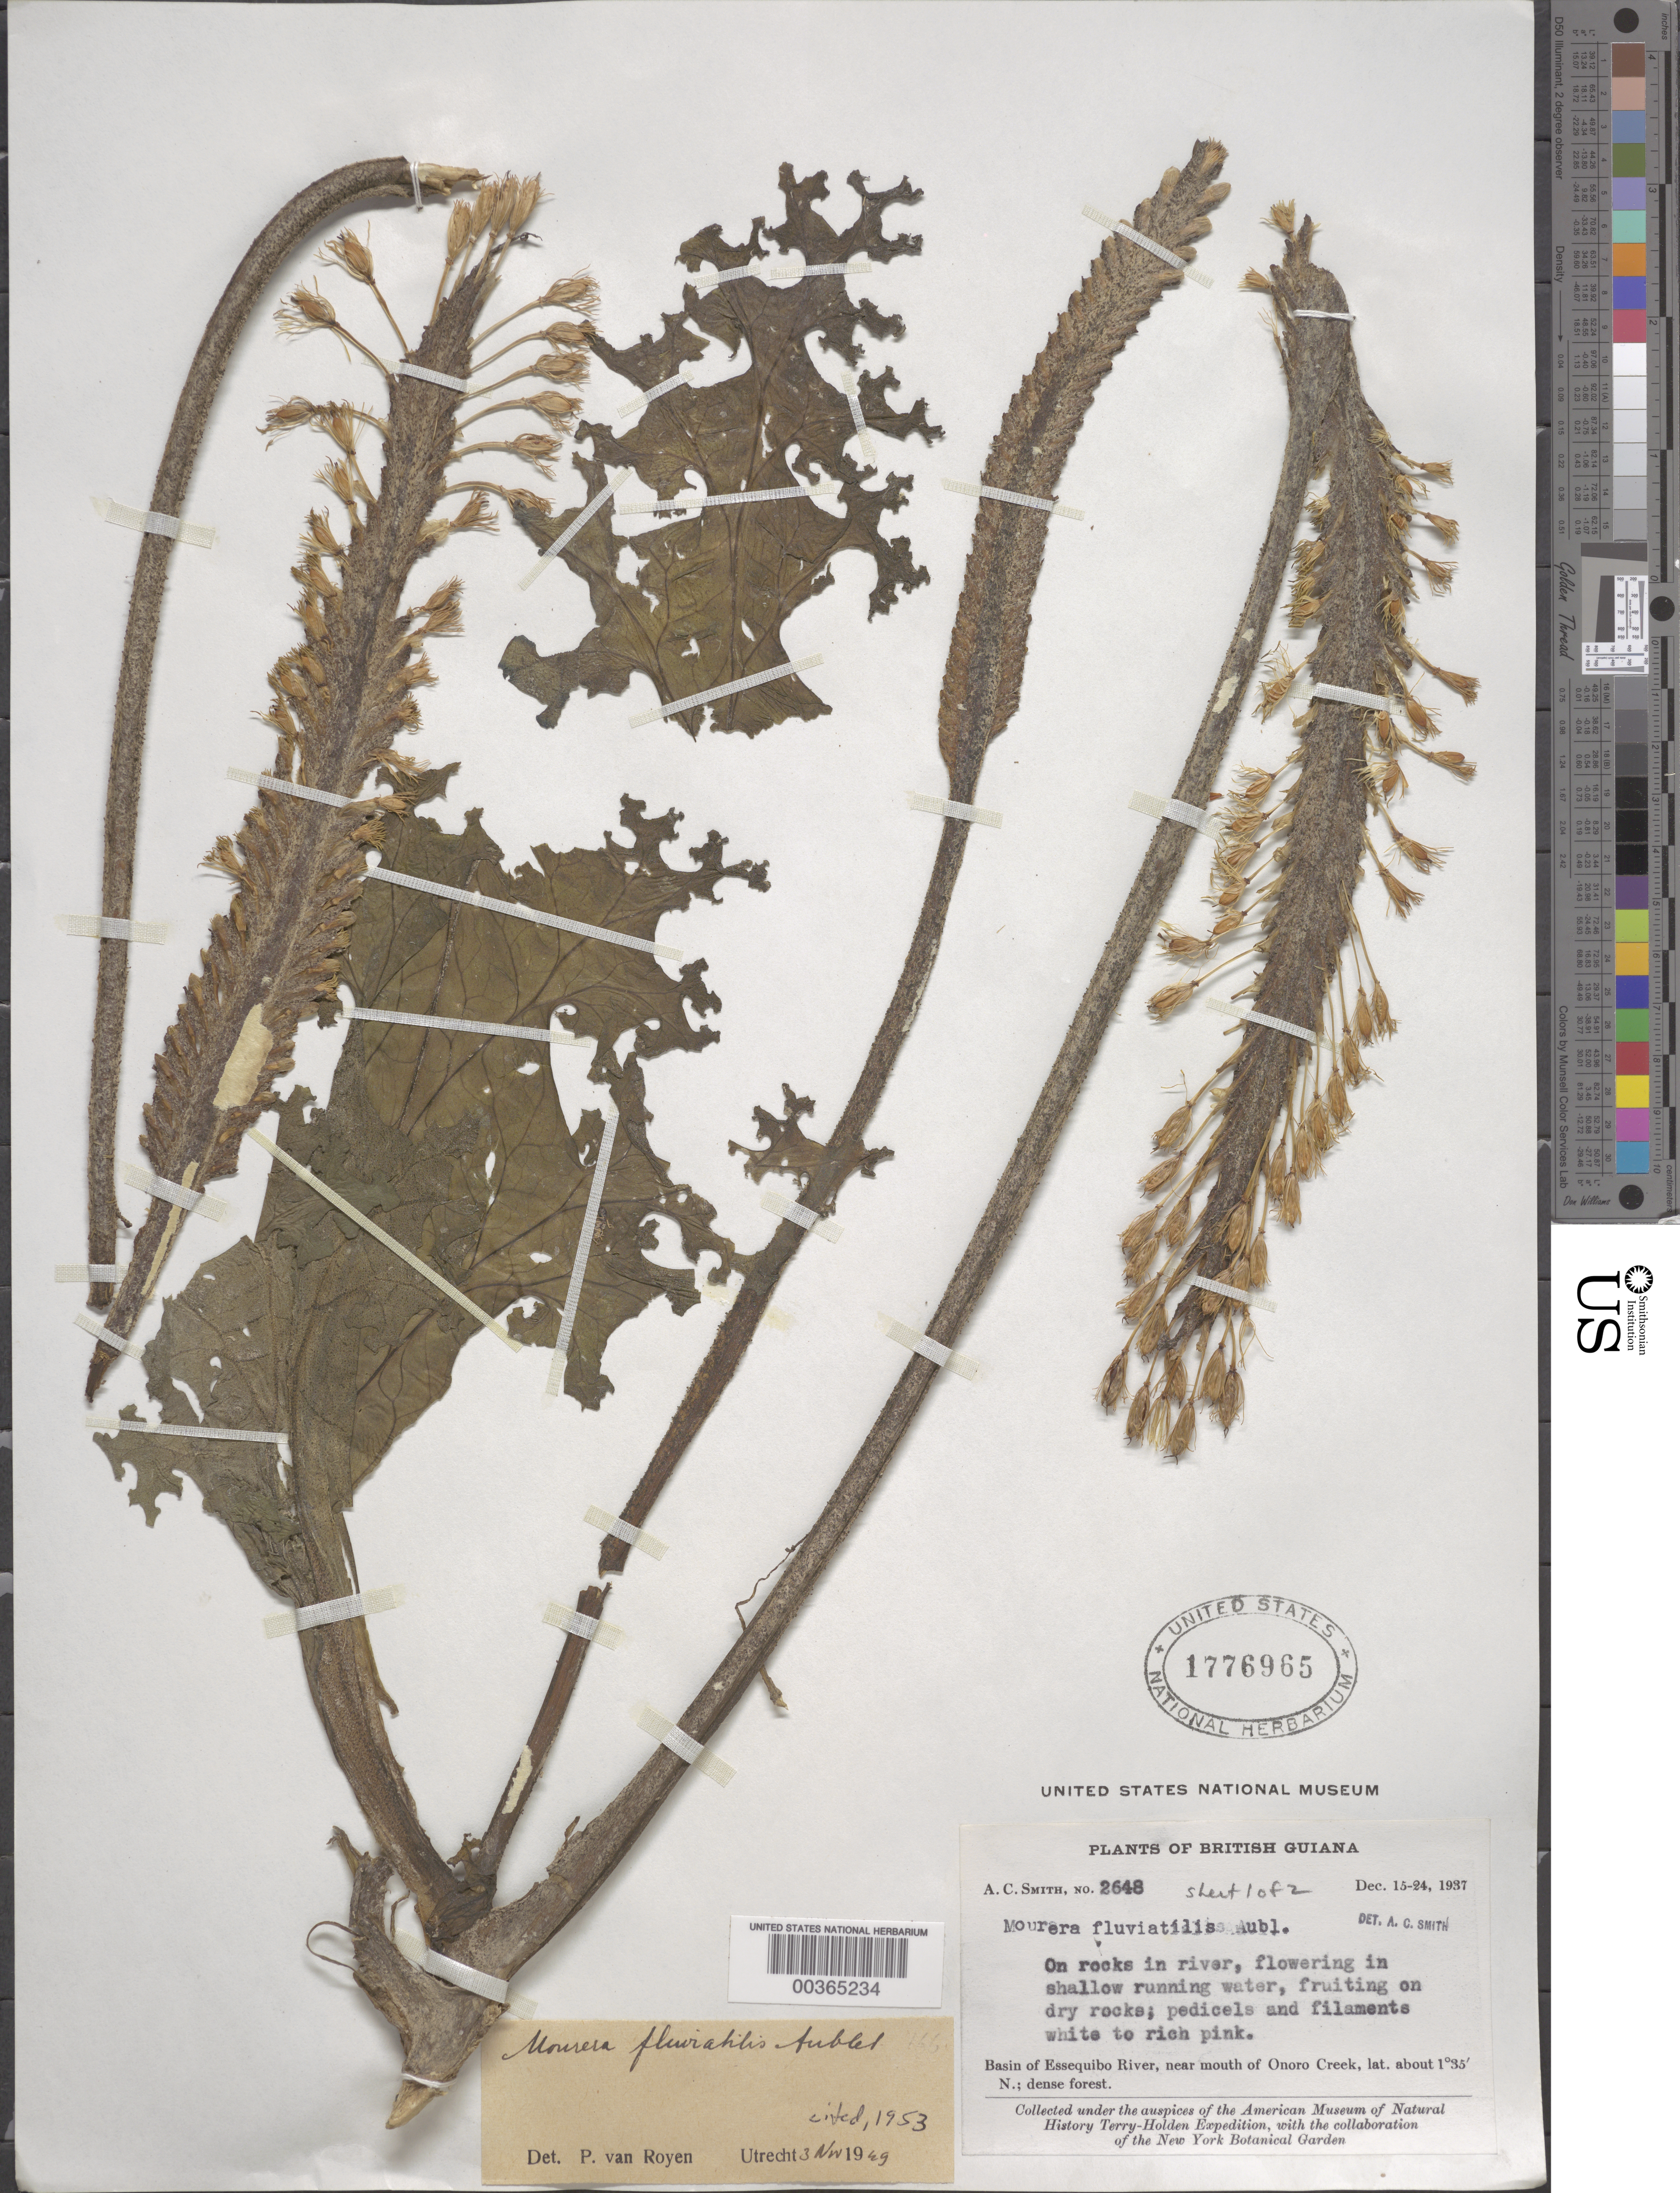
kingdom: Plantae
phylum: Tracheophyta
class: Magnoliopsida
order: Malpighiales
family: Podostemaceae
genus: Mourera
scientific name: Mourera fluviatilis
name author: Aubl.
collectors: A. C. Smith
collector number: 2648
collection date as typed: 15 Dec 1937 to 24 Dec 1937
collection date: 1937-12-15/1937-12-24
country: Guyana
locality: Basin of essequibo river, near mouth of onoro creek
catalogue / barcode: US 1776965